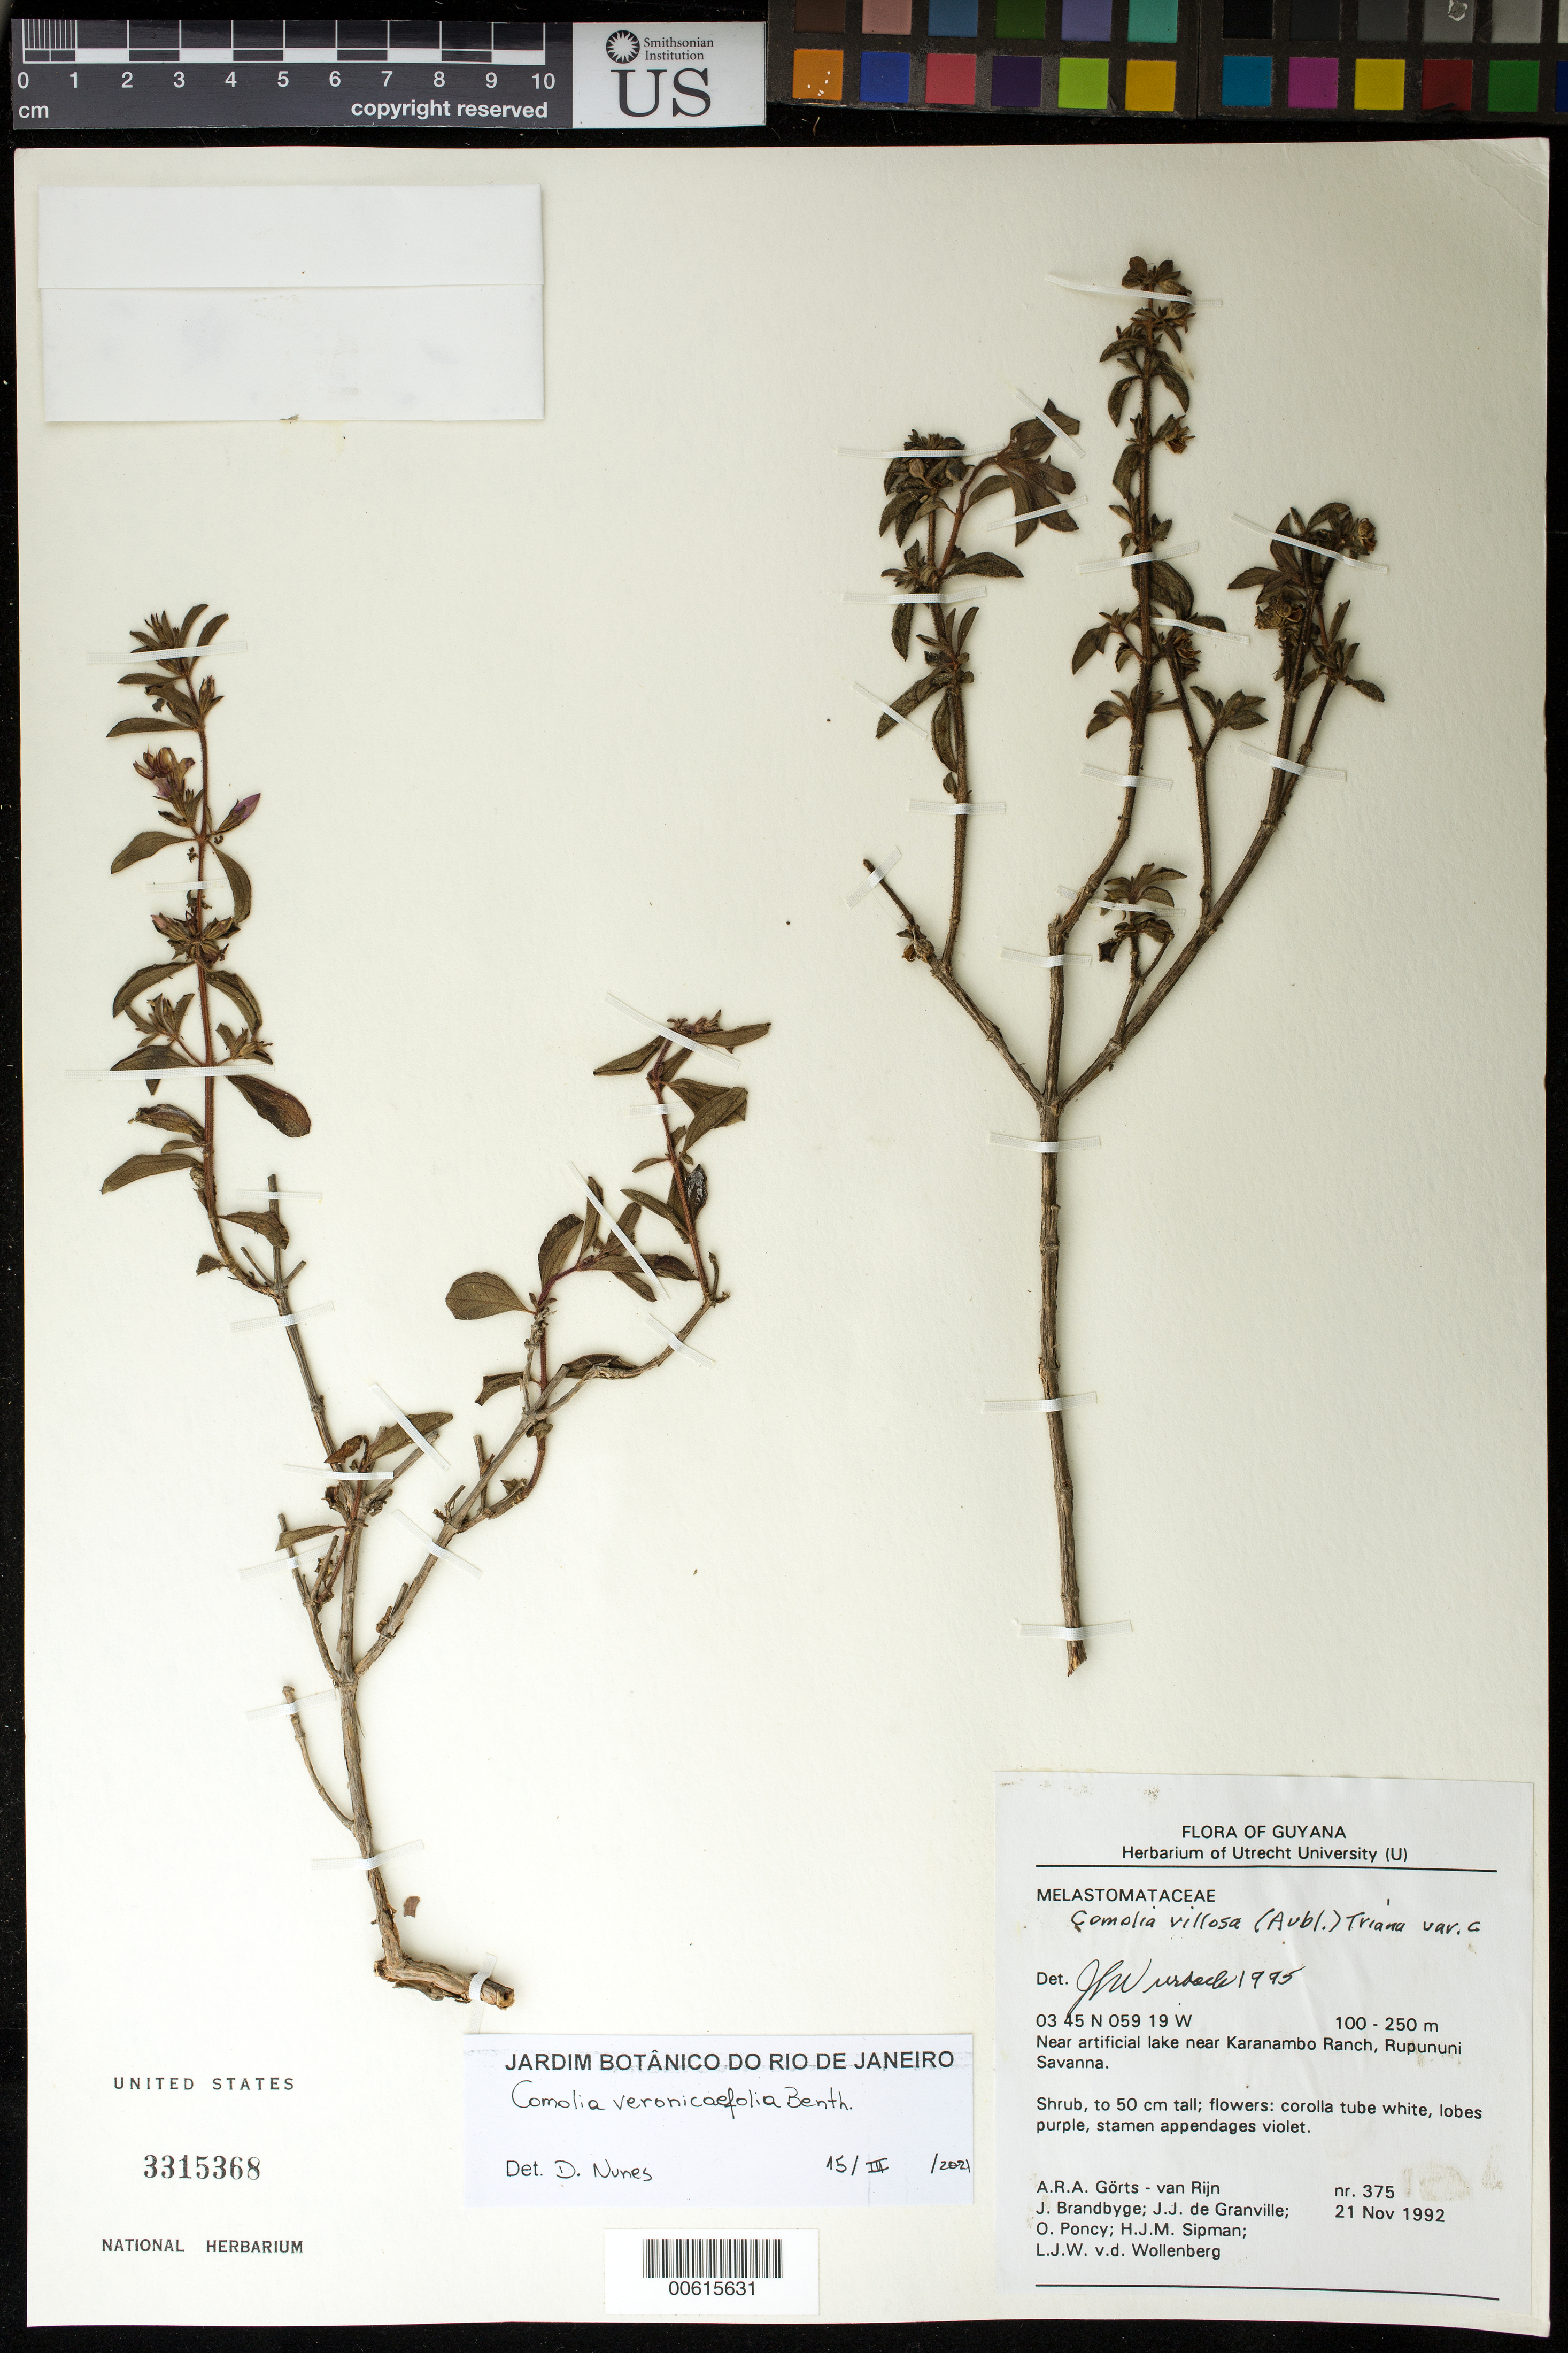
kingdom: Plantae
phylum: Tracheophyta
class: Magnoliopsida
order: Myrtales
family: Melastomataceae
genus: Comolia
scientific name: Comolia veronicifolia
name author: Benth.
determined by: Nunes da Silva, Diego, (RB), Jardim Botanico do Rio de Janeiro - Herbario (BRAZIL)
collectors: A. .R. A. Görts-van Rijn, J. Brandbyge, J.-J. de Granville, O. Poncy, H. J. M. Sipman & L. van der Wollenberg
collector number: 375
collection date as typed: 21-Nov-92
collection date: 1992-11-21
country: Guyana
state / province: U. Takutu-U. Essequibo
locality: Karanambo Ranch, Rupununi Savanna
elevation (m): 100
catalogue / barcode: US 3315368